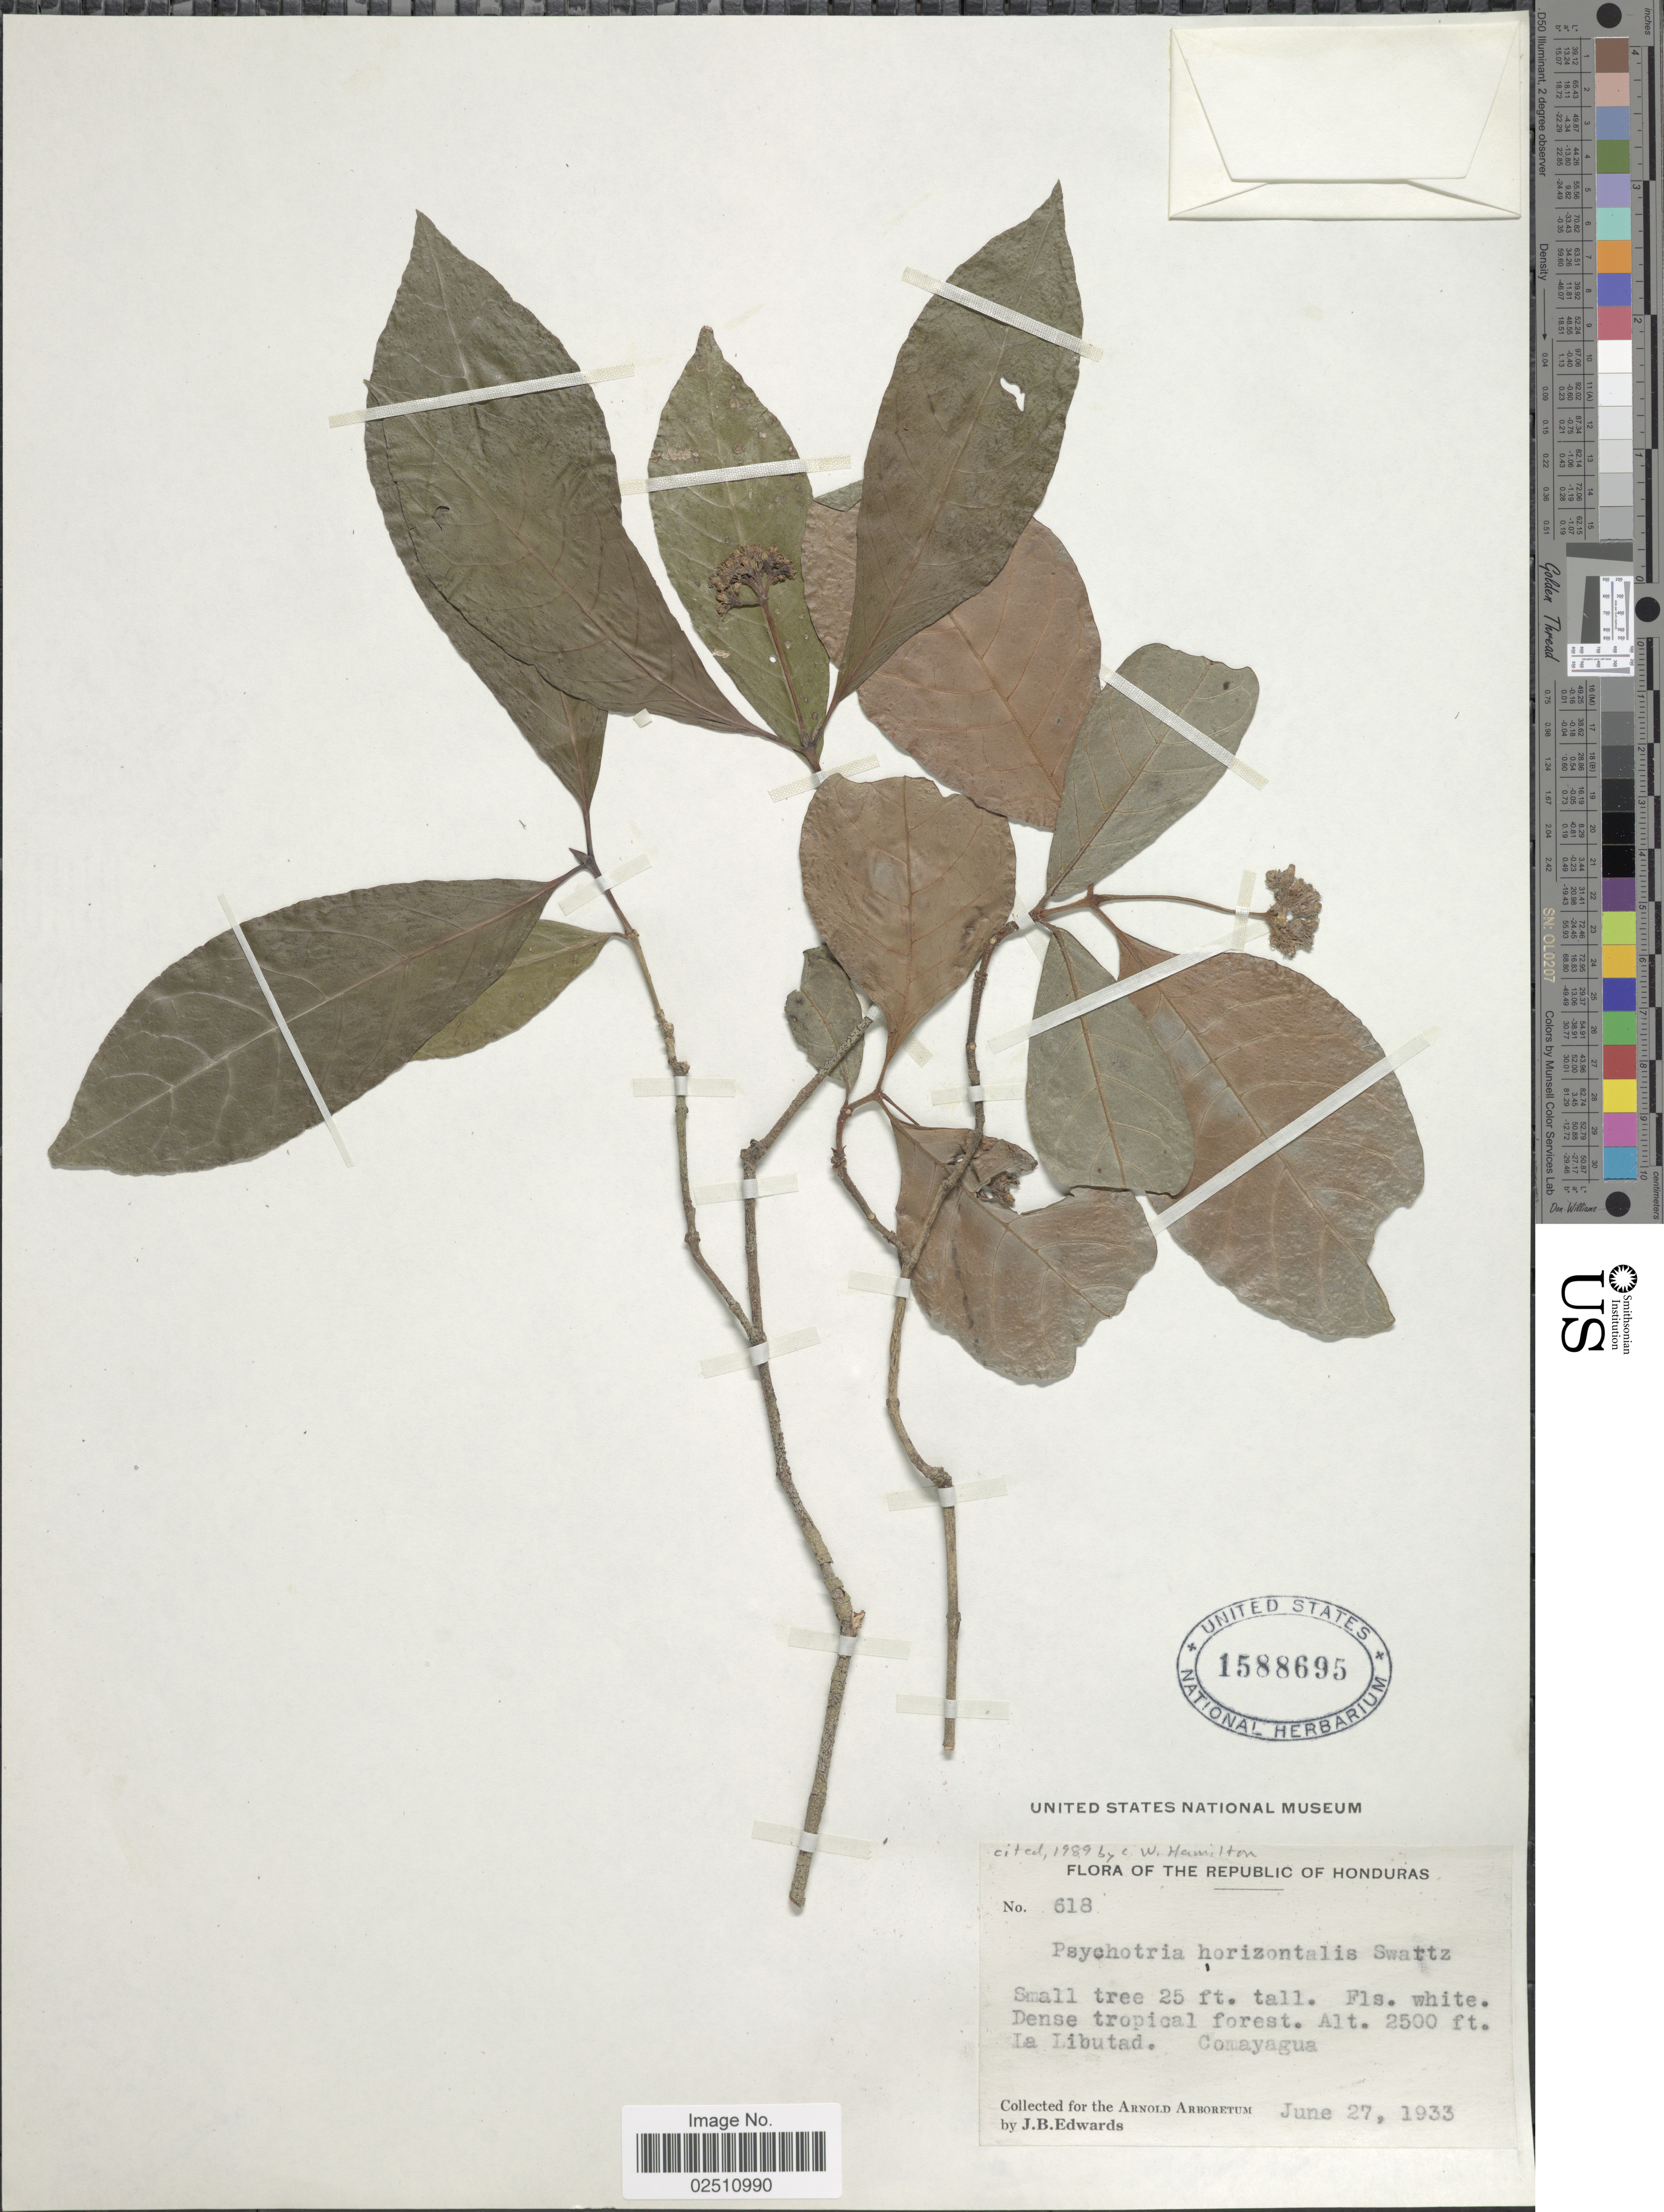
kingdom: Plantae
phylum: Tracheophyta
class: Magnoliopsida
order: Gentianales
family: Rubiaceae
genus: Psychotria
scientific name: Psychotria horizontalis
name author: Sw.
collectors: J. B. Edwards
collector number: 618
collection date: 1933-06-27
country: Honduras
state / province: Comayagua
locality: Dense tropical forest, La Libutad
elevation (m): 762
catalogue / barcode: US 1588695